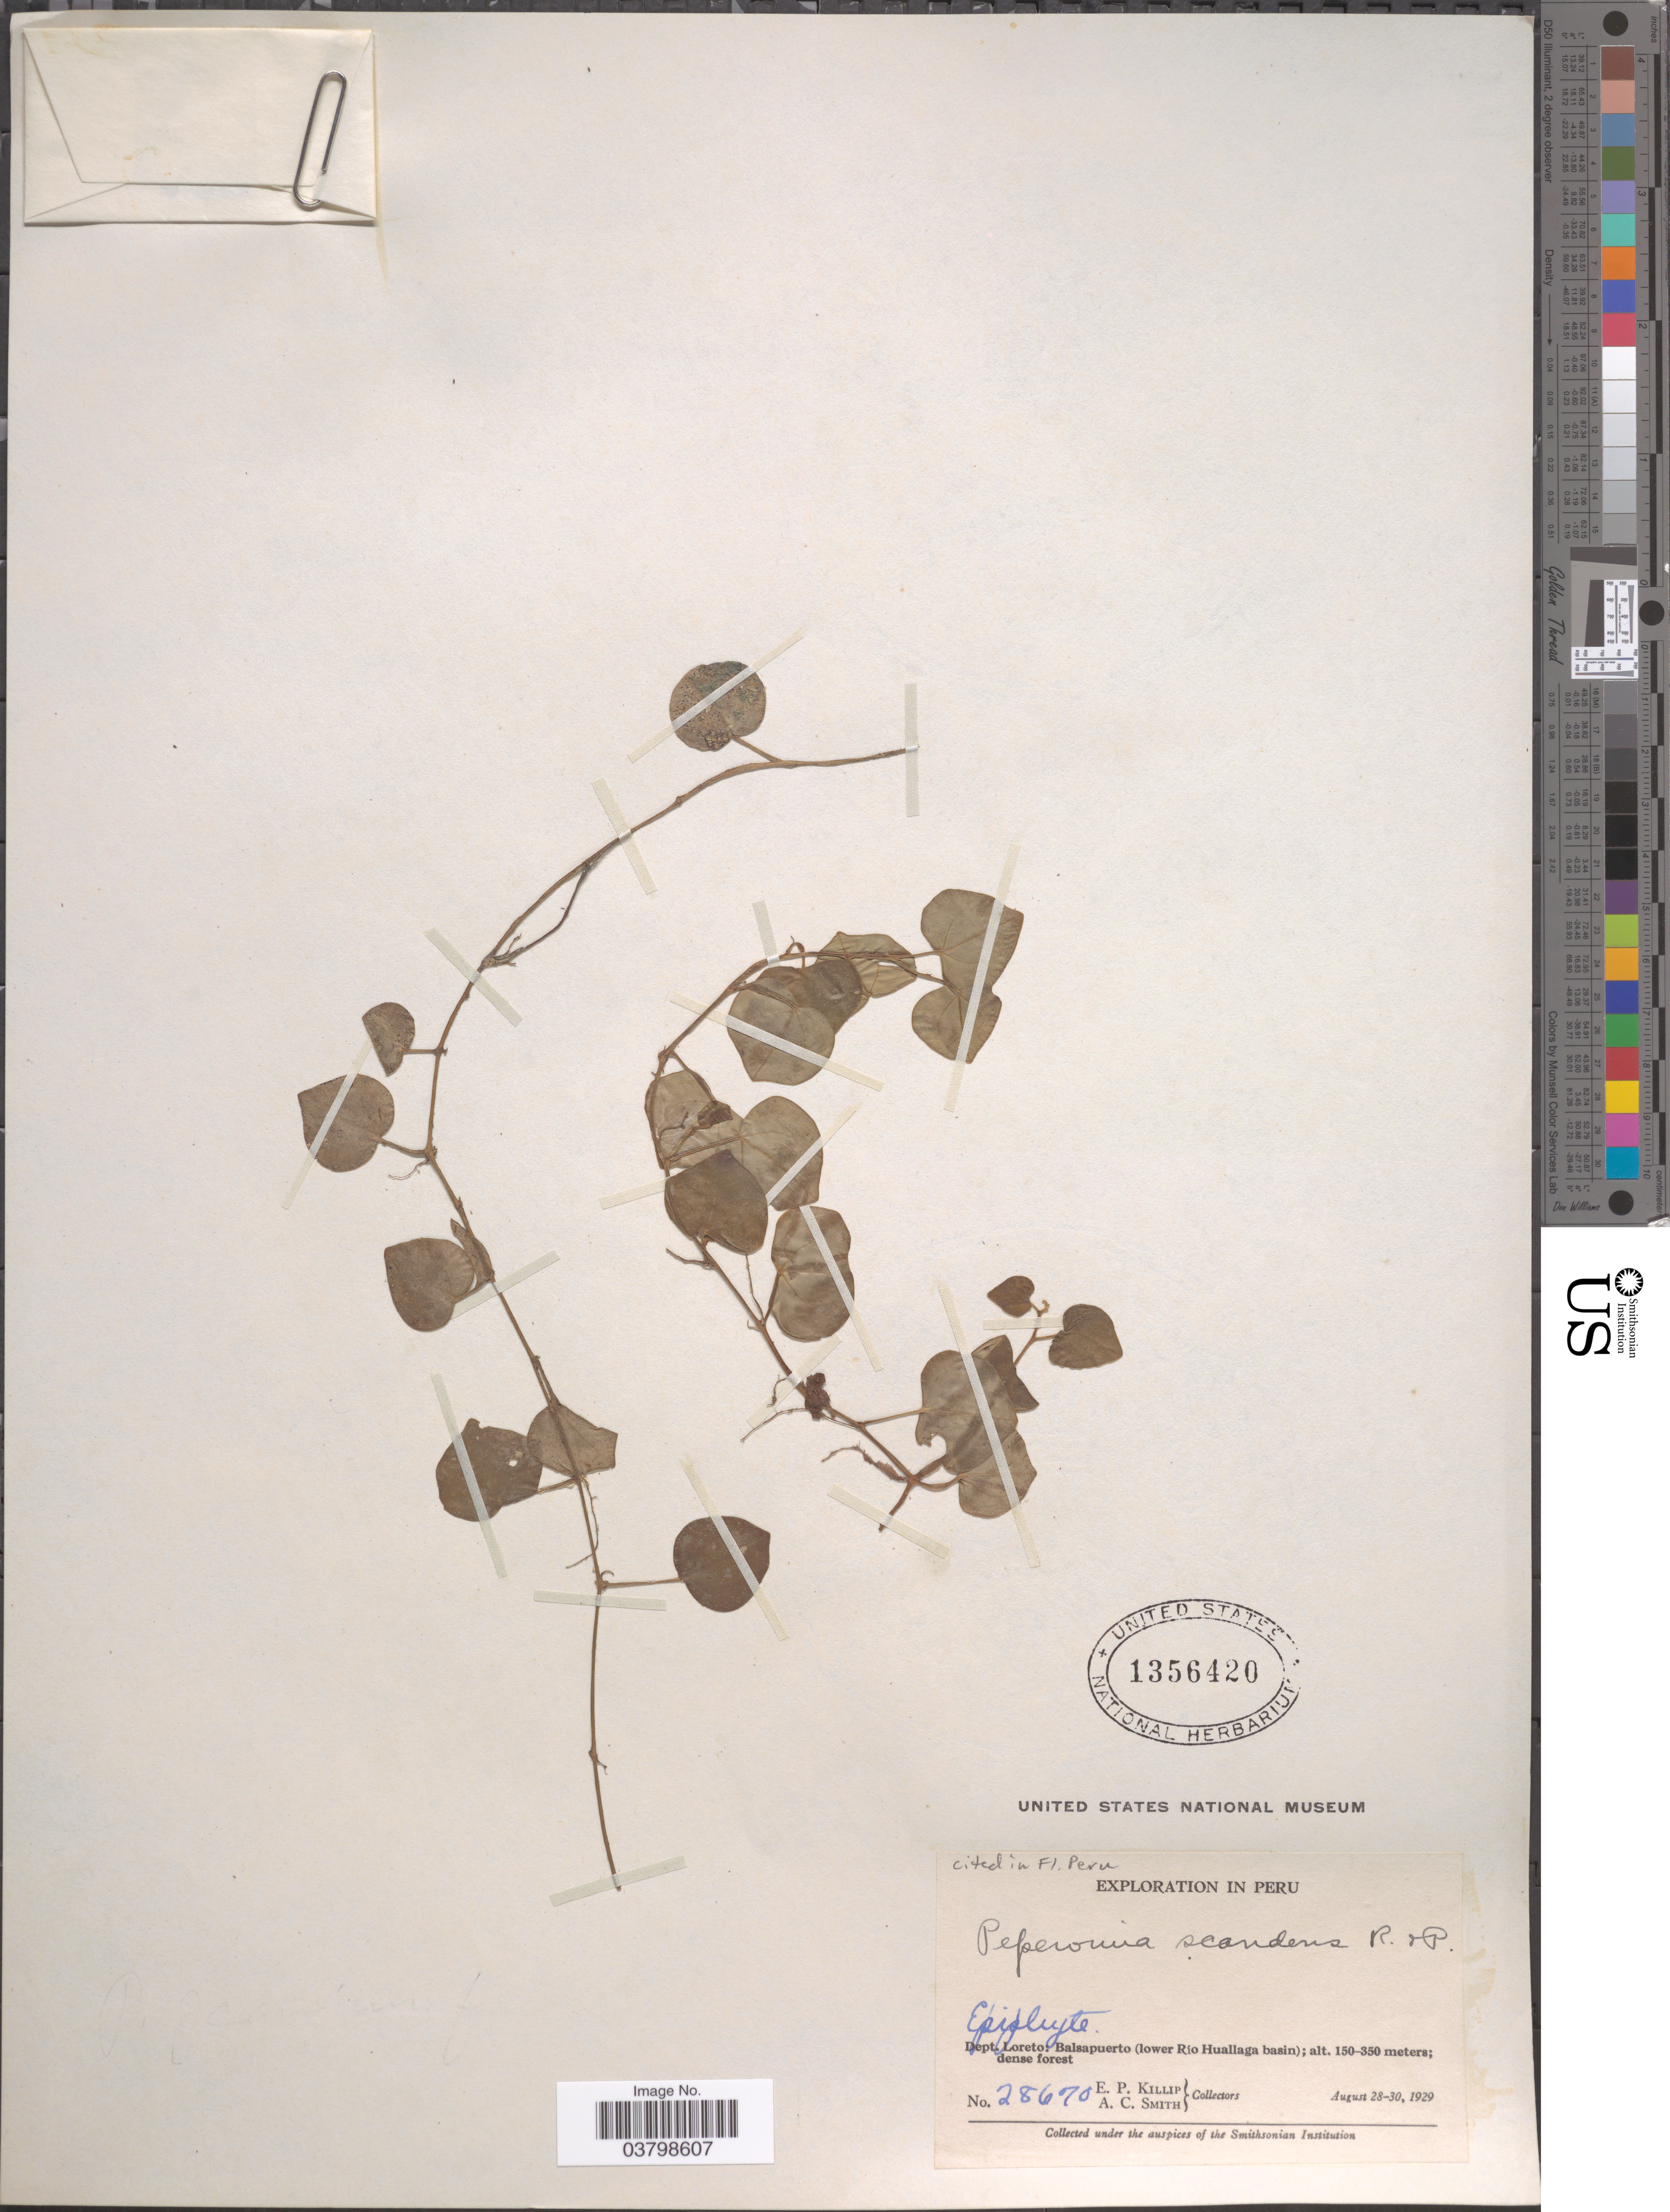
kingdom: Plantae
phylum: Tracheophyta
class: Magnoliopsida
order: Piperales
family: Piperaceae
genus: Peperomia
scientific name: Peperomia serpens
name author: (Sw.) Loudon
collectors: E. P. Killip & A. C. Smith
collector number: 28670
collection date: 1929-08-28/1929-08-30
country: Peru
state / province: Loreto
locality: Dept. Loreto: Balsapuerto (lower Río Huallaga basin).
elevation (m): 150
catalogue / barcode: US 1356420